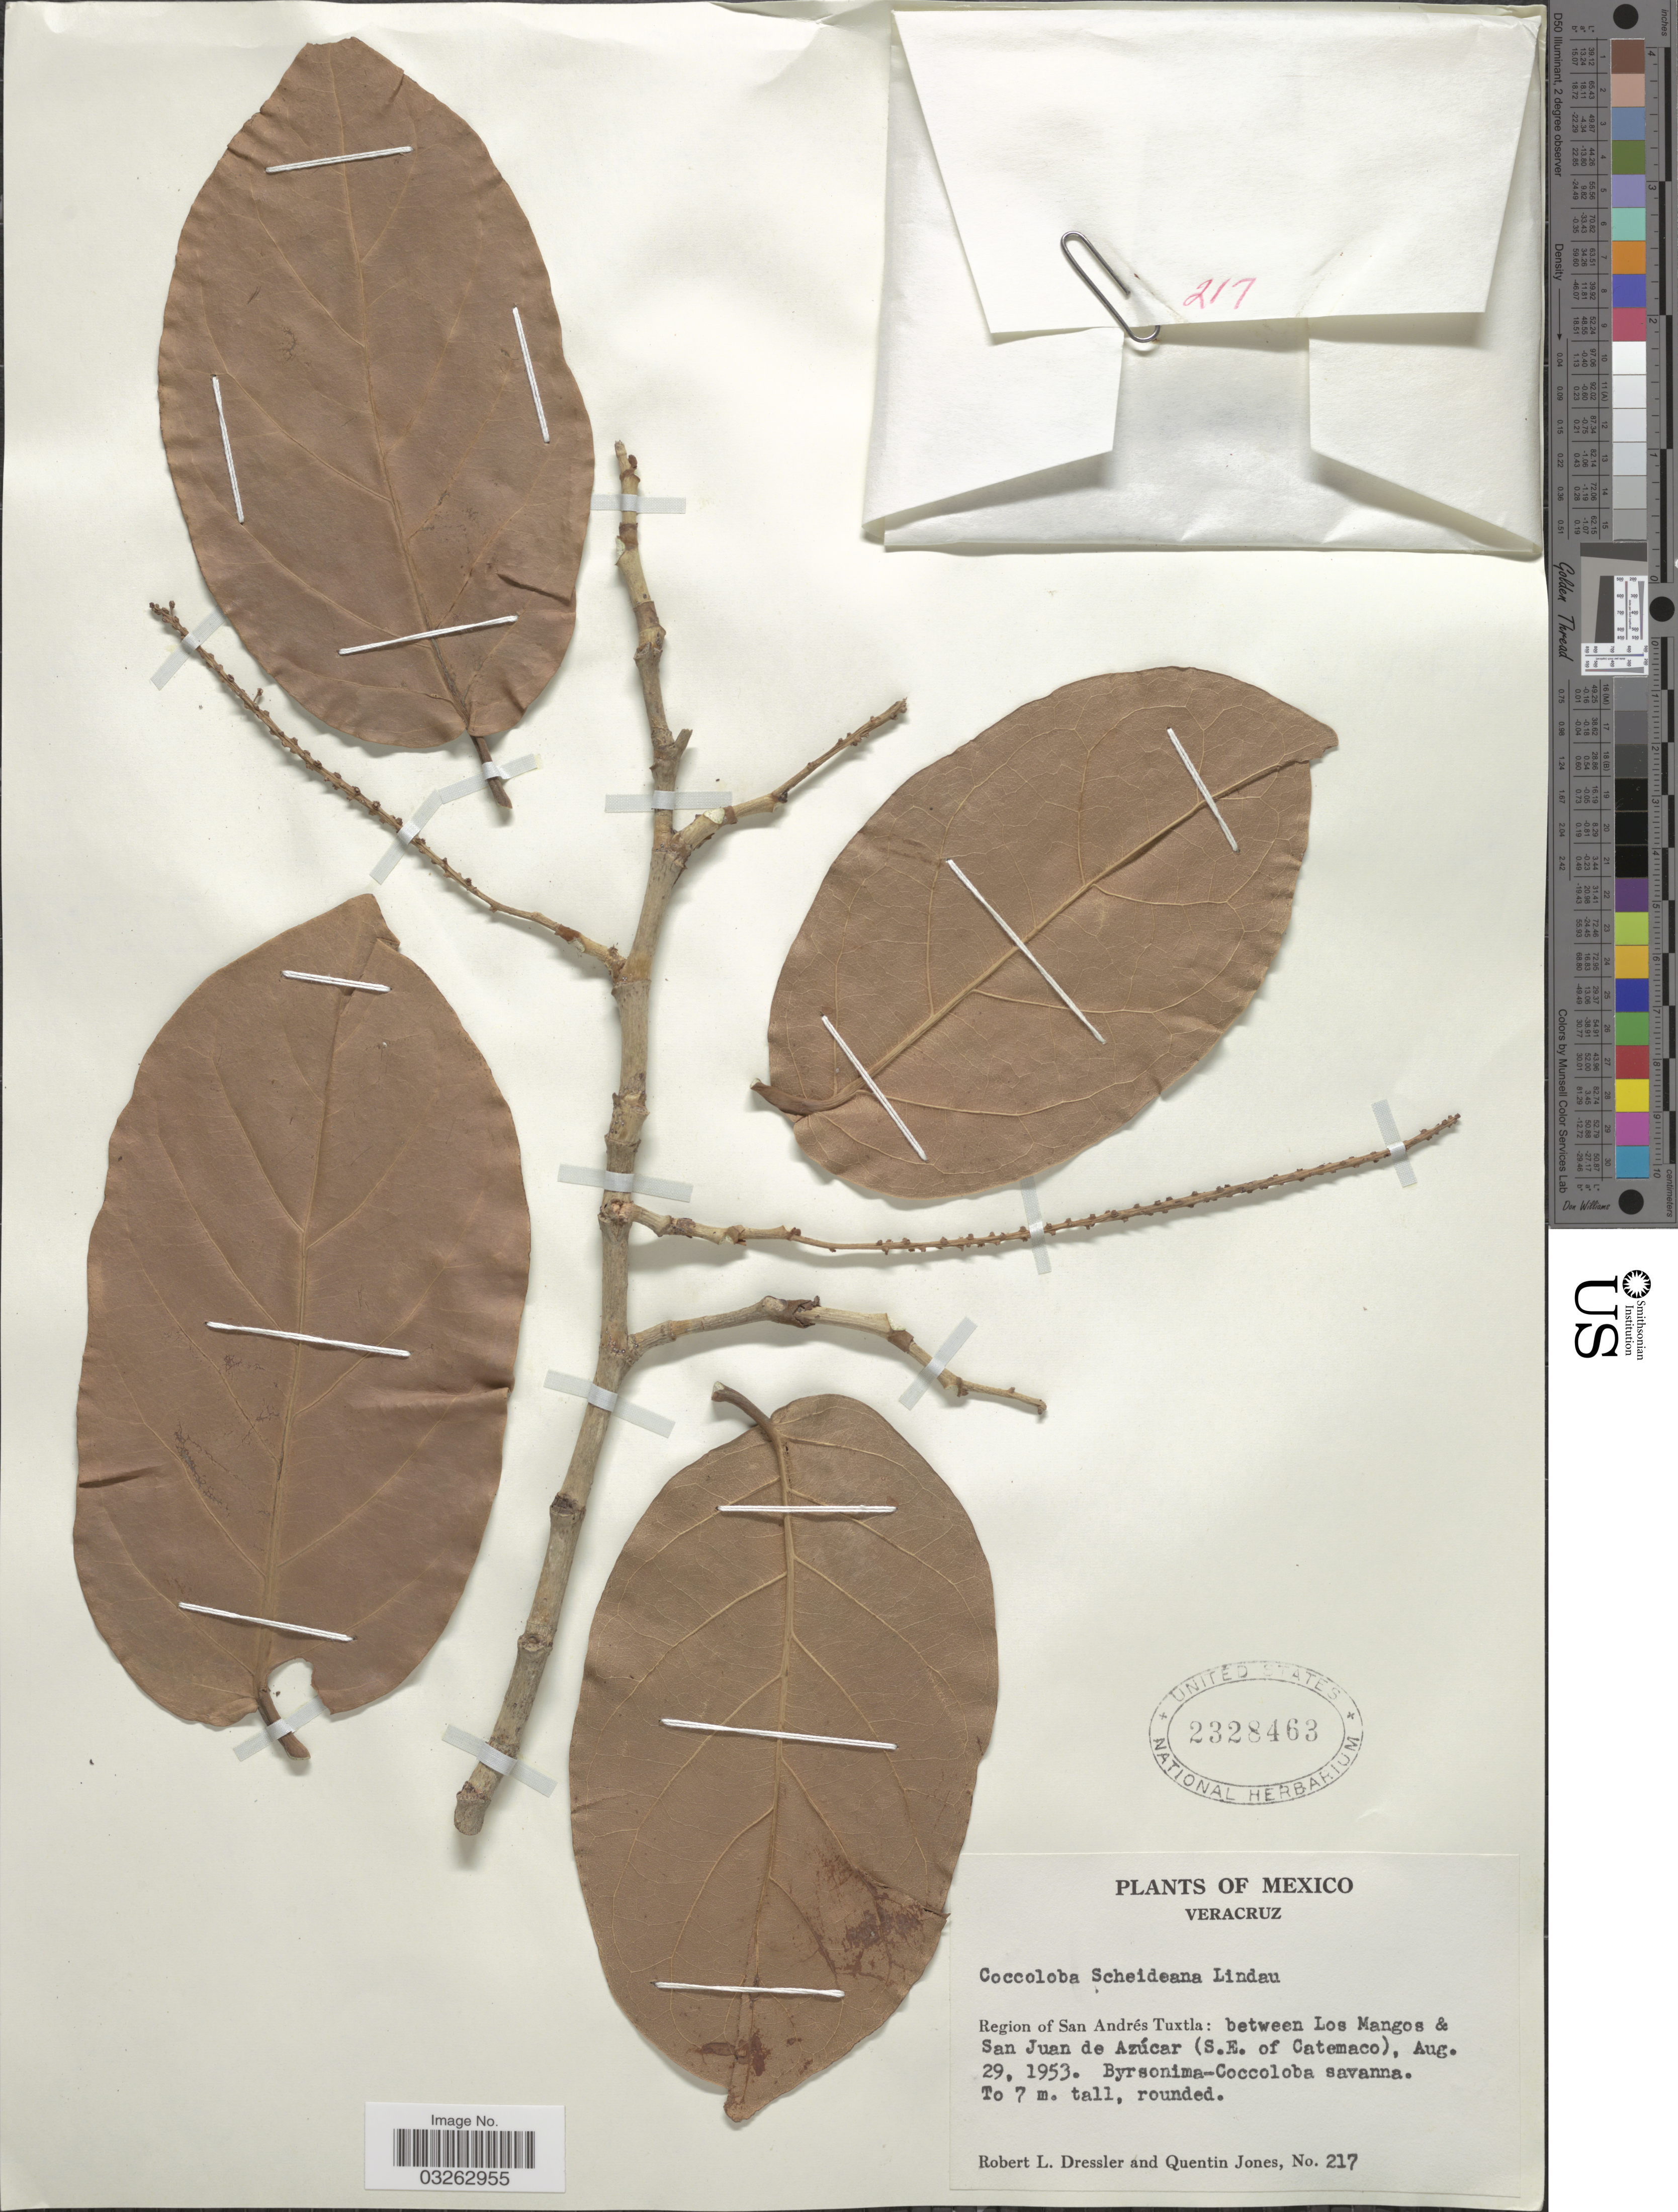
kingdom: Plantae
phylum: Tracheophyta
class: Magnoliopsida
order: Caryophyllales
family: Polygonaceae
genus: Coccoloba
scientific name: Coccoloba schiedeana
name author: Lindau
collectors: R. Dressler & Q. Jones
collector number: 217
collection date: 1953-05-29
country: Mexico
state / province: Veracruz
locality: Veracruz. Region of San Andrés Tuxtla: between Los Mangos & San Juan de Azúcar (S.E. of Catemaco).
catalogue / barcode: US 2328463